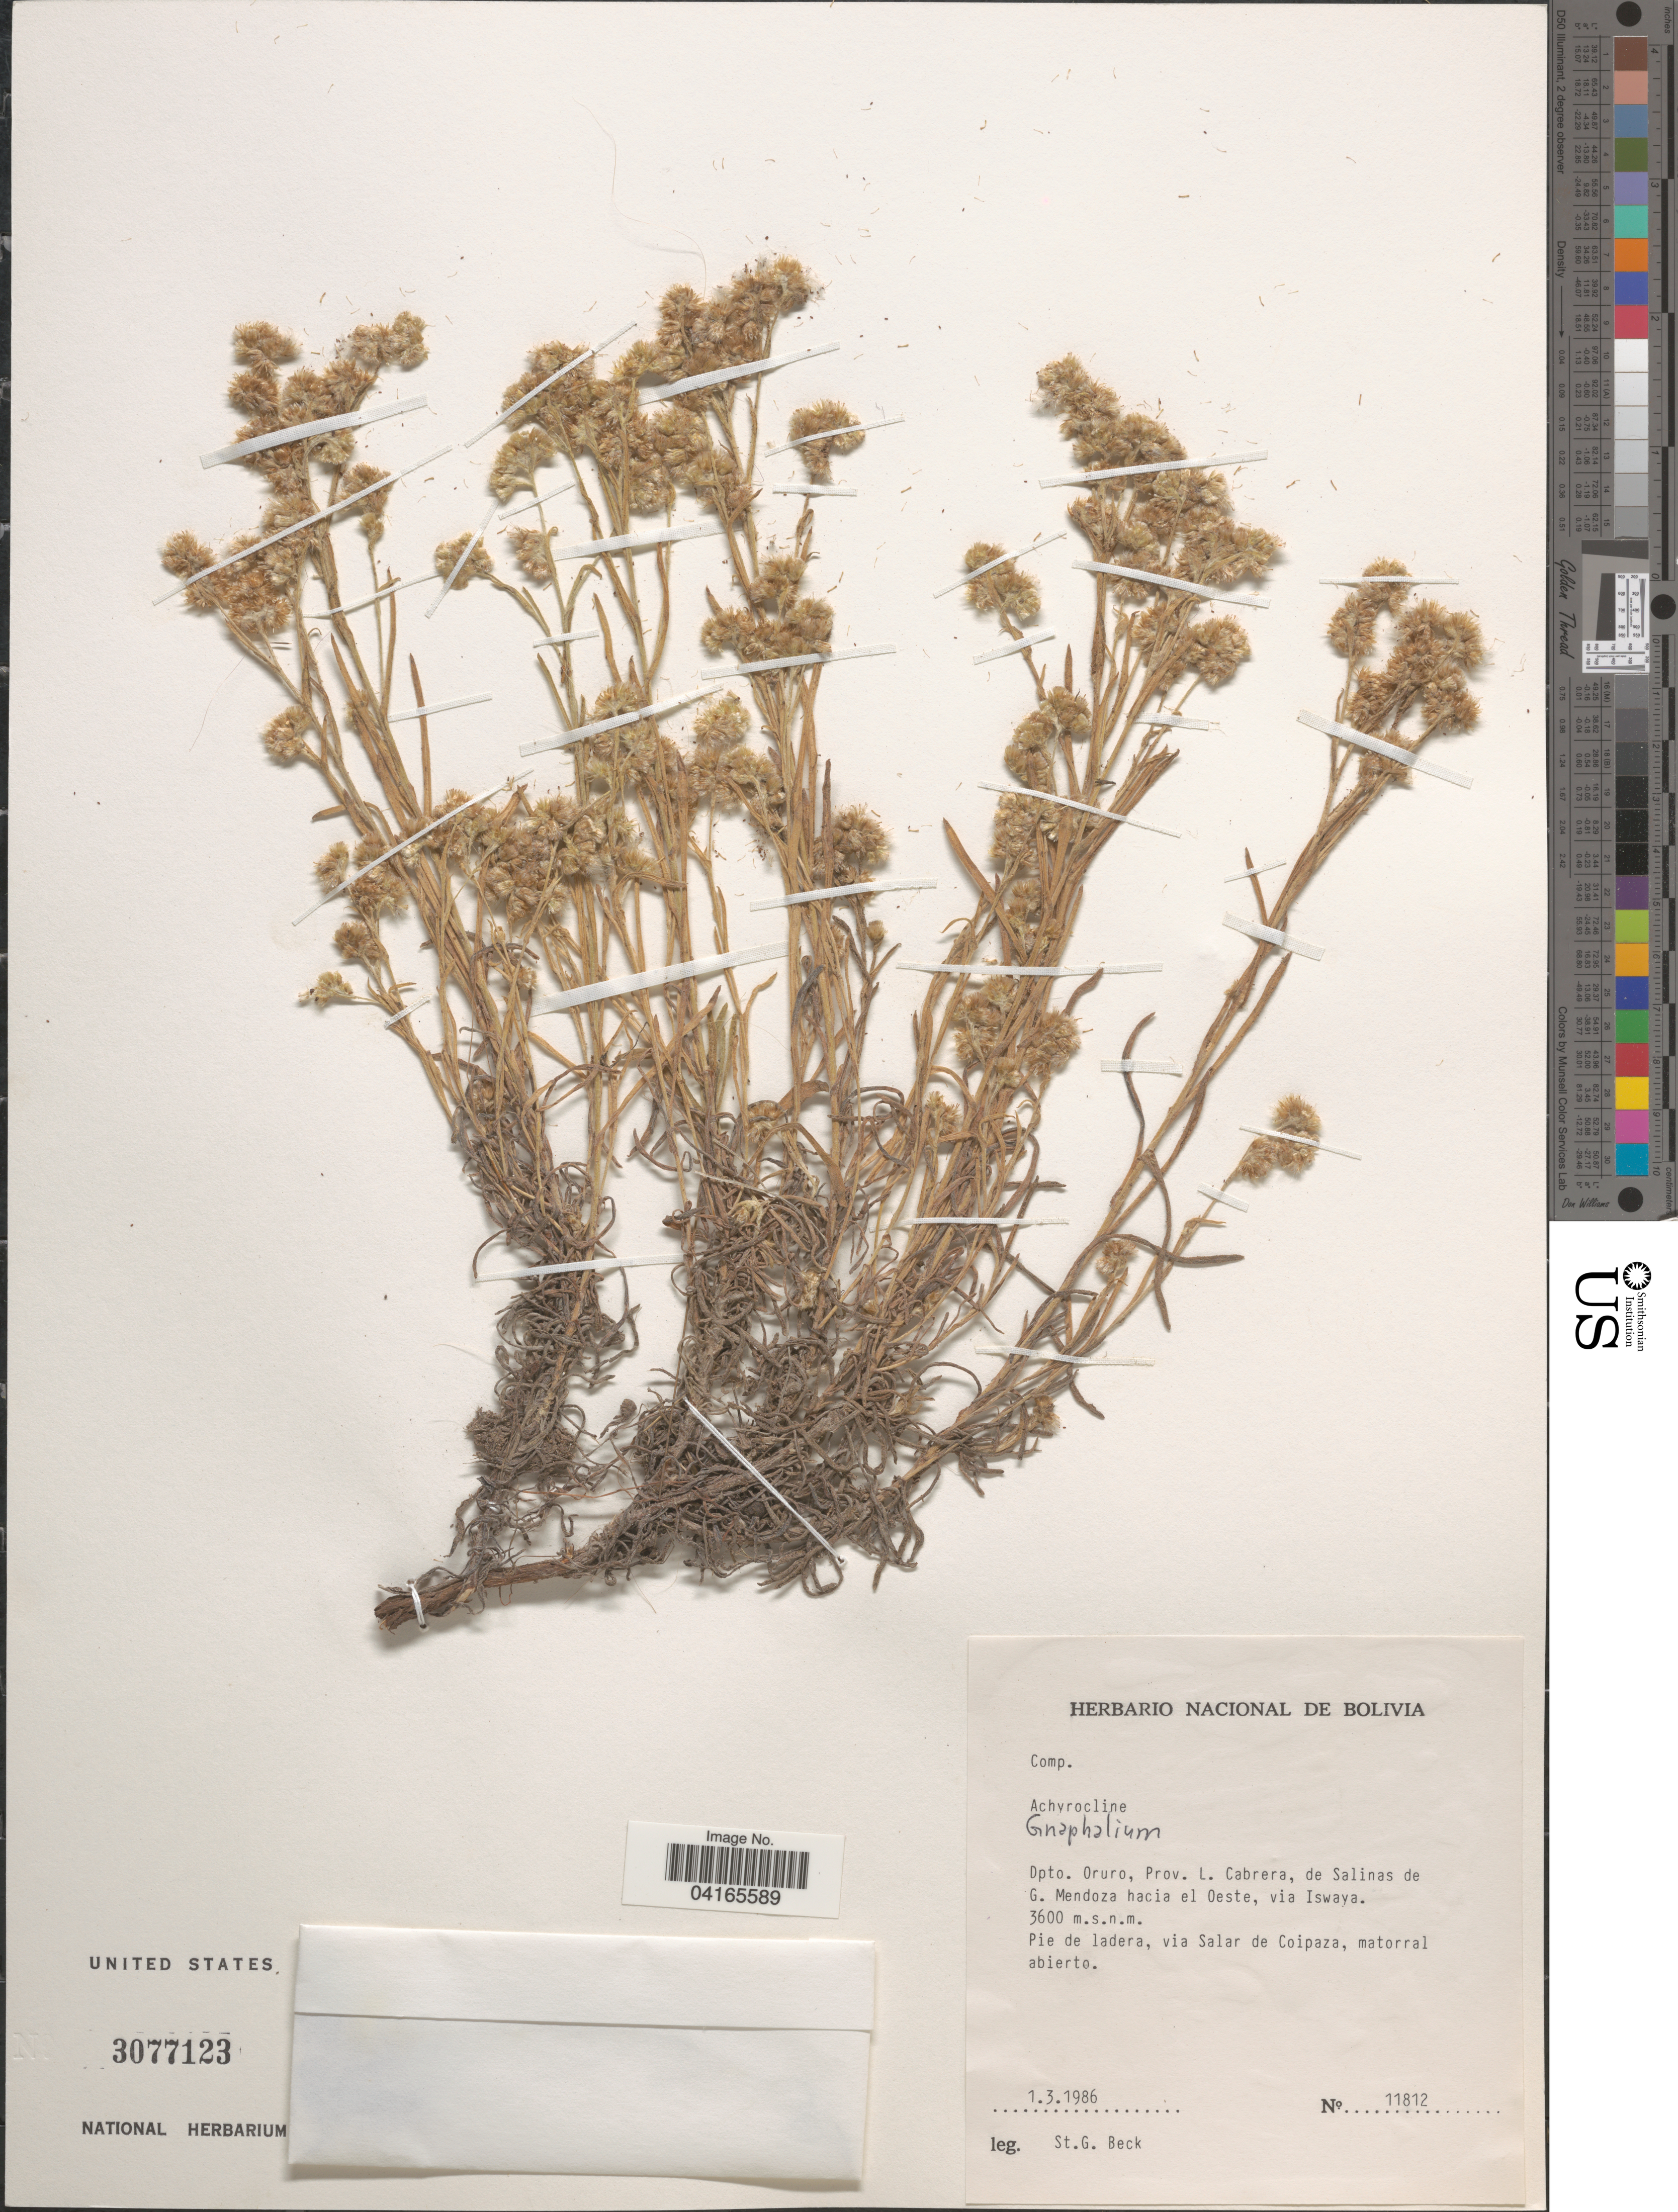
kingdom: Plantae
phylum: Tracheophyta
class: Magnoliopsida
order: Asterales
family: Asteraceae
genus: Gnaphalium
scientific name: Gnaphalium sp.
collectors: S. G. Beck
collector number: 11812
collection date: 1986-03-01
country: Bolivia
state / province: Oruro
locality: Dpto. Oruro, Prov. La Cabrera, de Salinas de G. Mendoza hacia al Oeste, via Iswaya. Pie de ladera, via Salar de Coipaza, matorral abierto.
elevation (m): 3600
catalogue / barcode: US 3077123